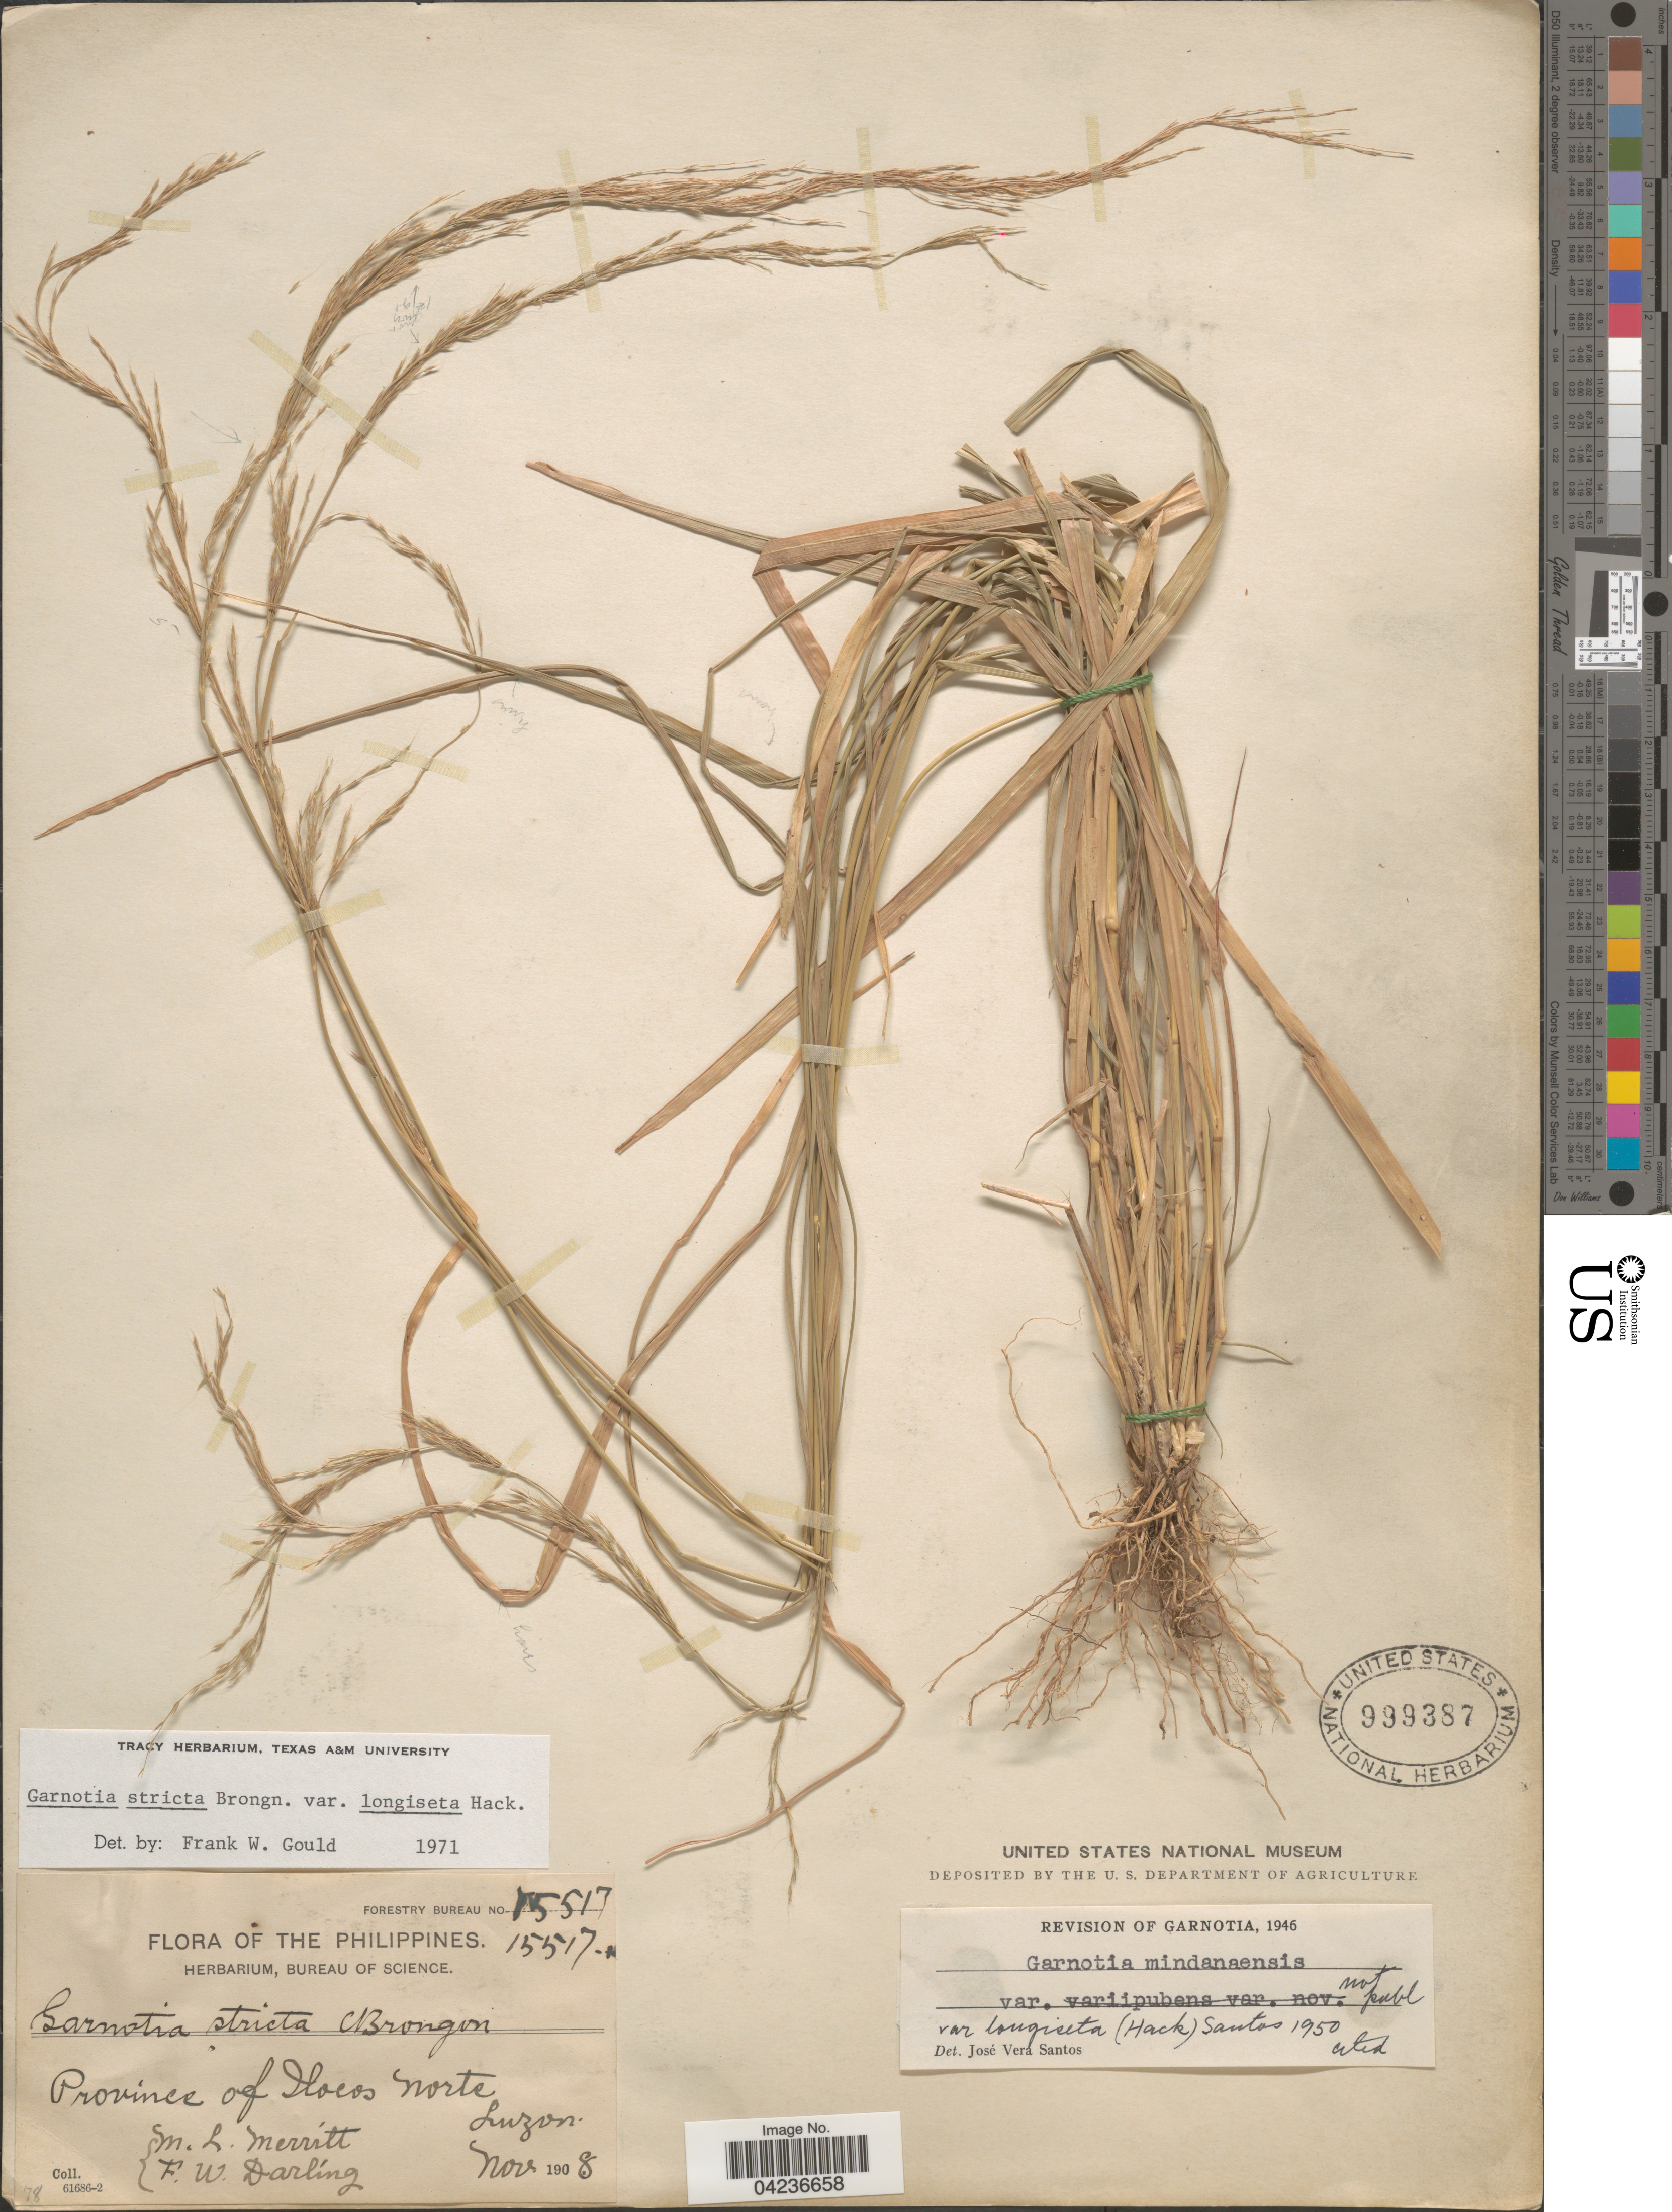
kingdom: Plantae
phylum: Tracheophyta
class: Liliopsida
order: Poales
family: Poaceae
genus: Garnotia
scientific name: Garnotia sp.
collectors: M. L. Merritt & F. Darling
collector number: Forestry Bureau 15517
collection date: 1908-11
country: Philippines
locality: Province of Ilocos Norte. Luzon.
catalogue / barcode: US 999387